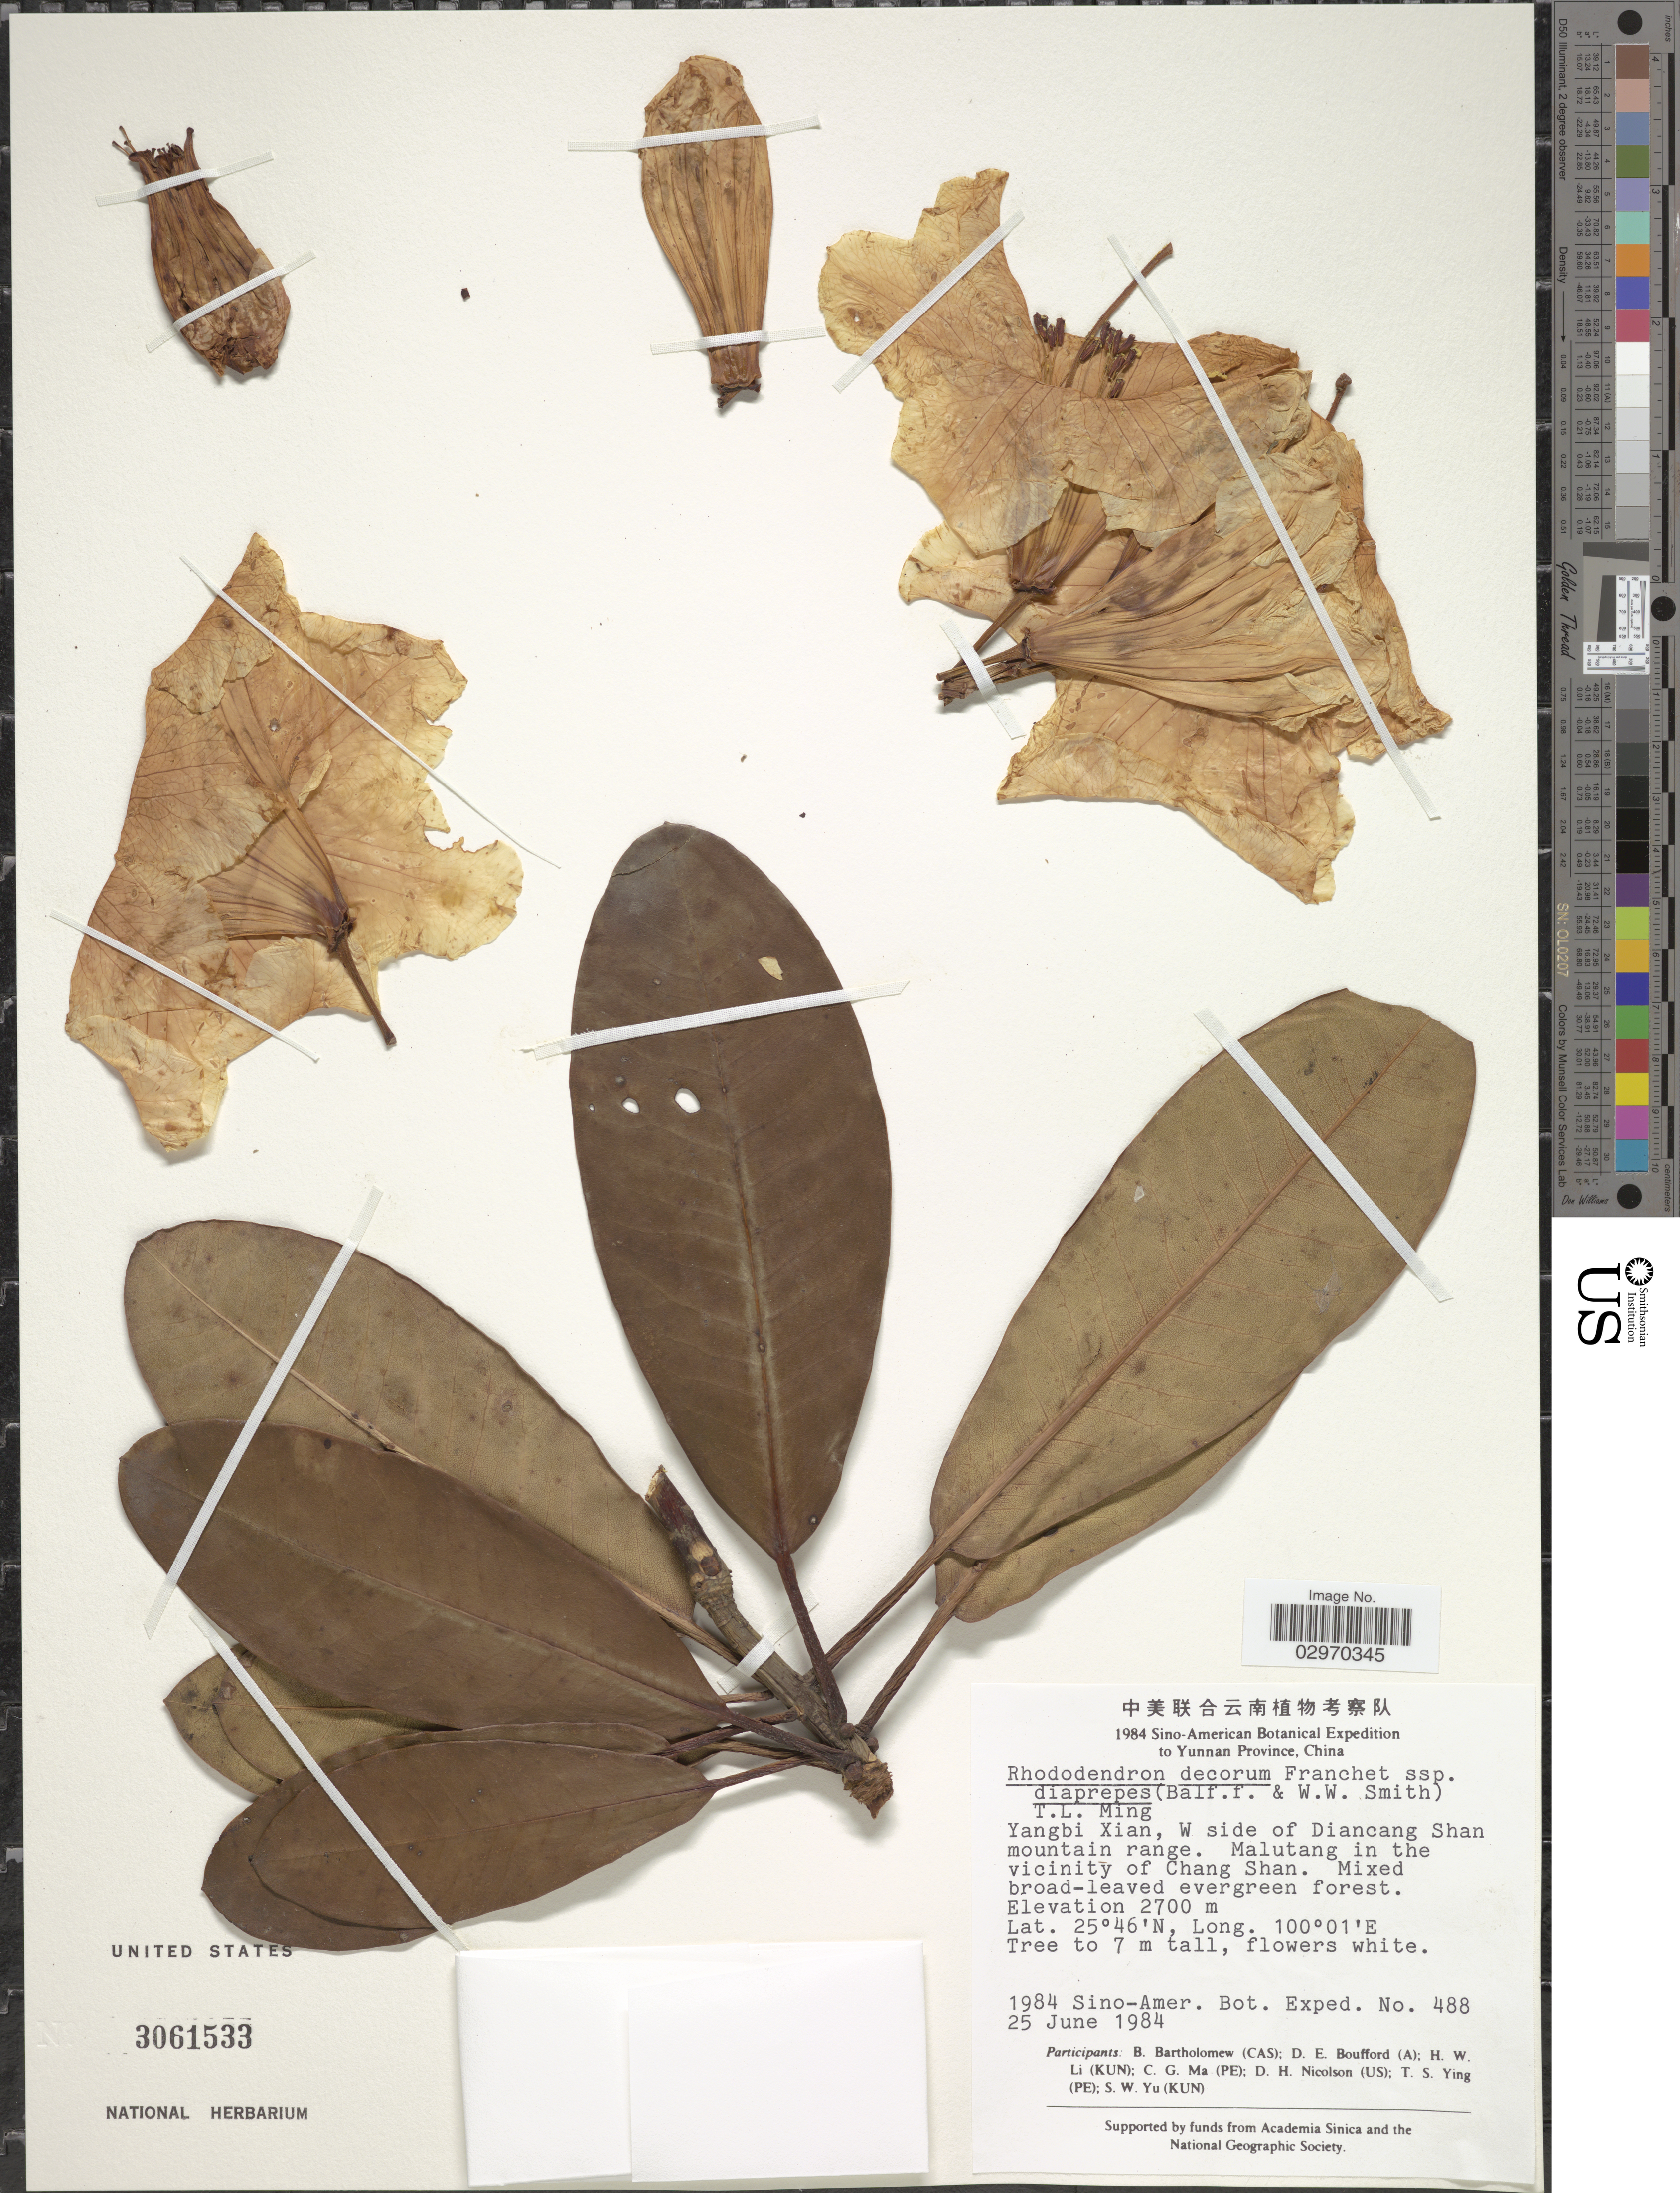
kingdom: Plantae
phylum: Tracheophyta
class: Magnoliopsida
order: Ericales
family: Ericaceae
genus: Rhododendron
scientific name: Rhododendron decorum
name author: Franch.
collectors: Sino-Amer. Bot. Exped. 1984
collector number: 488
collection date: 1984-06-25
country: China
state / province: Yunnan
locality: Yangbi Xian, W side of Diancang Shan mountain range. Malutang in the vicinity of Chang Shan.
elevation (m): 2700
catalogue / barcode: US 3061533